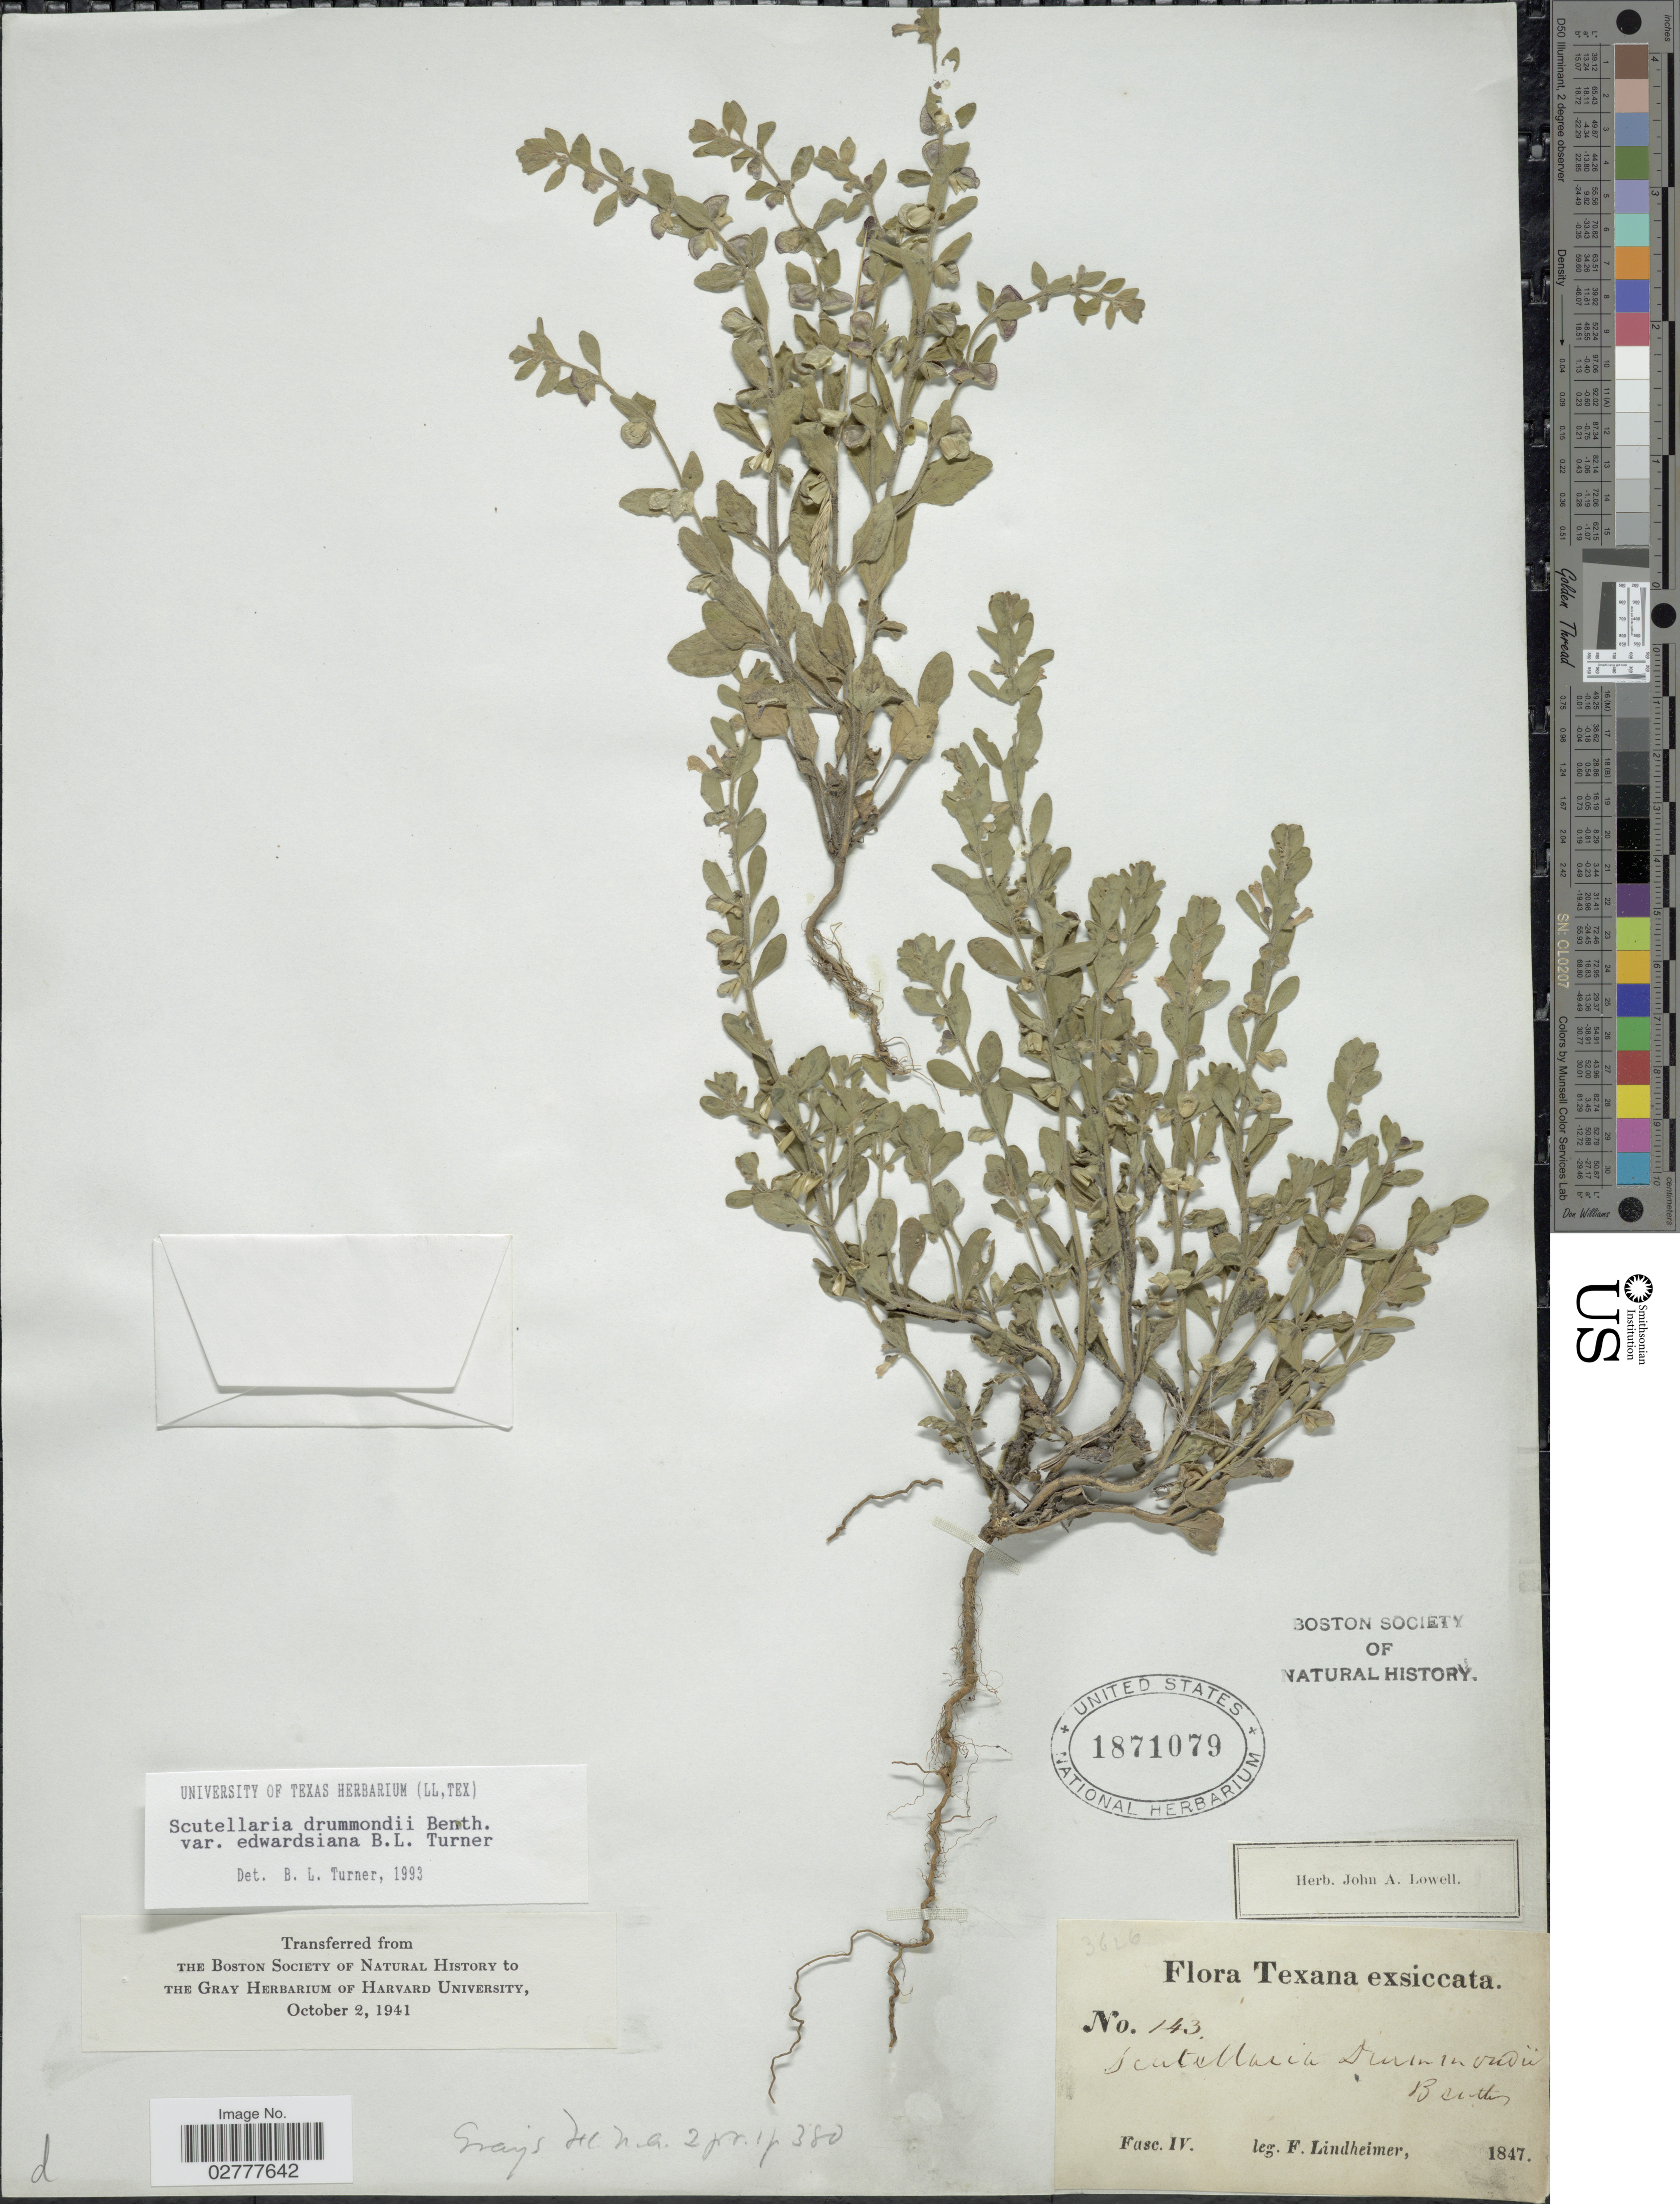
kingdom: Plantae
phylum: Tracheophyta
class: Magnoliopsida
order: Lamiales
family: Lamiaceae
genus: Scutellaria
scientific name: Scutellaria drummondii var. edwardsiana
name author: Benth.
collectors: F. Lindheimer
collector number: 143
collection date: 1847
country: United States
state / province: Texas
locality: Fac. IV. [unsure placement]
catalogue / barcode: US 1871079